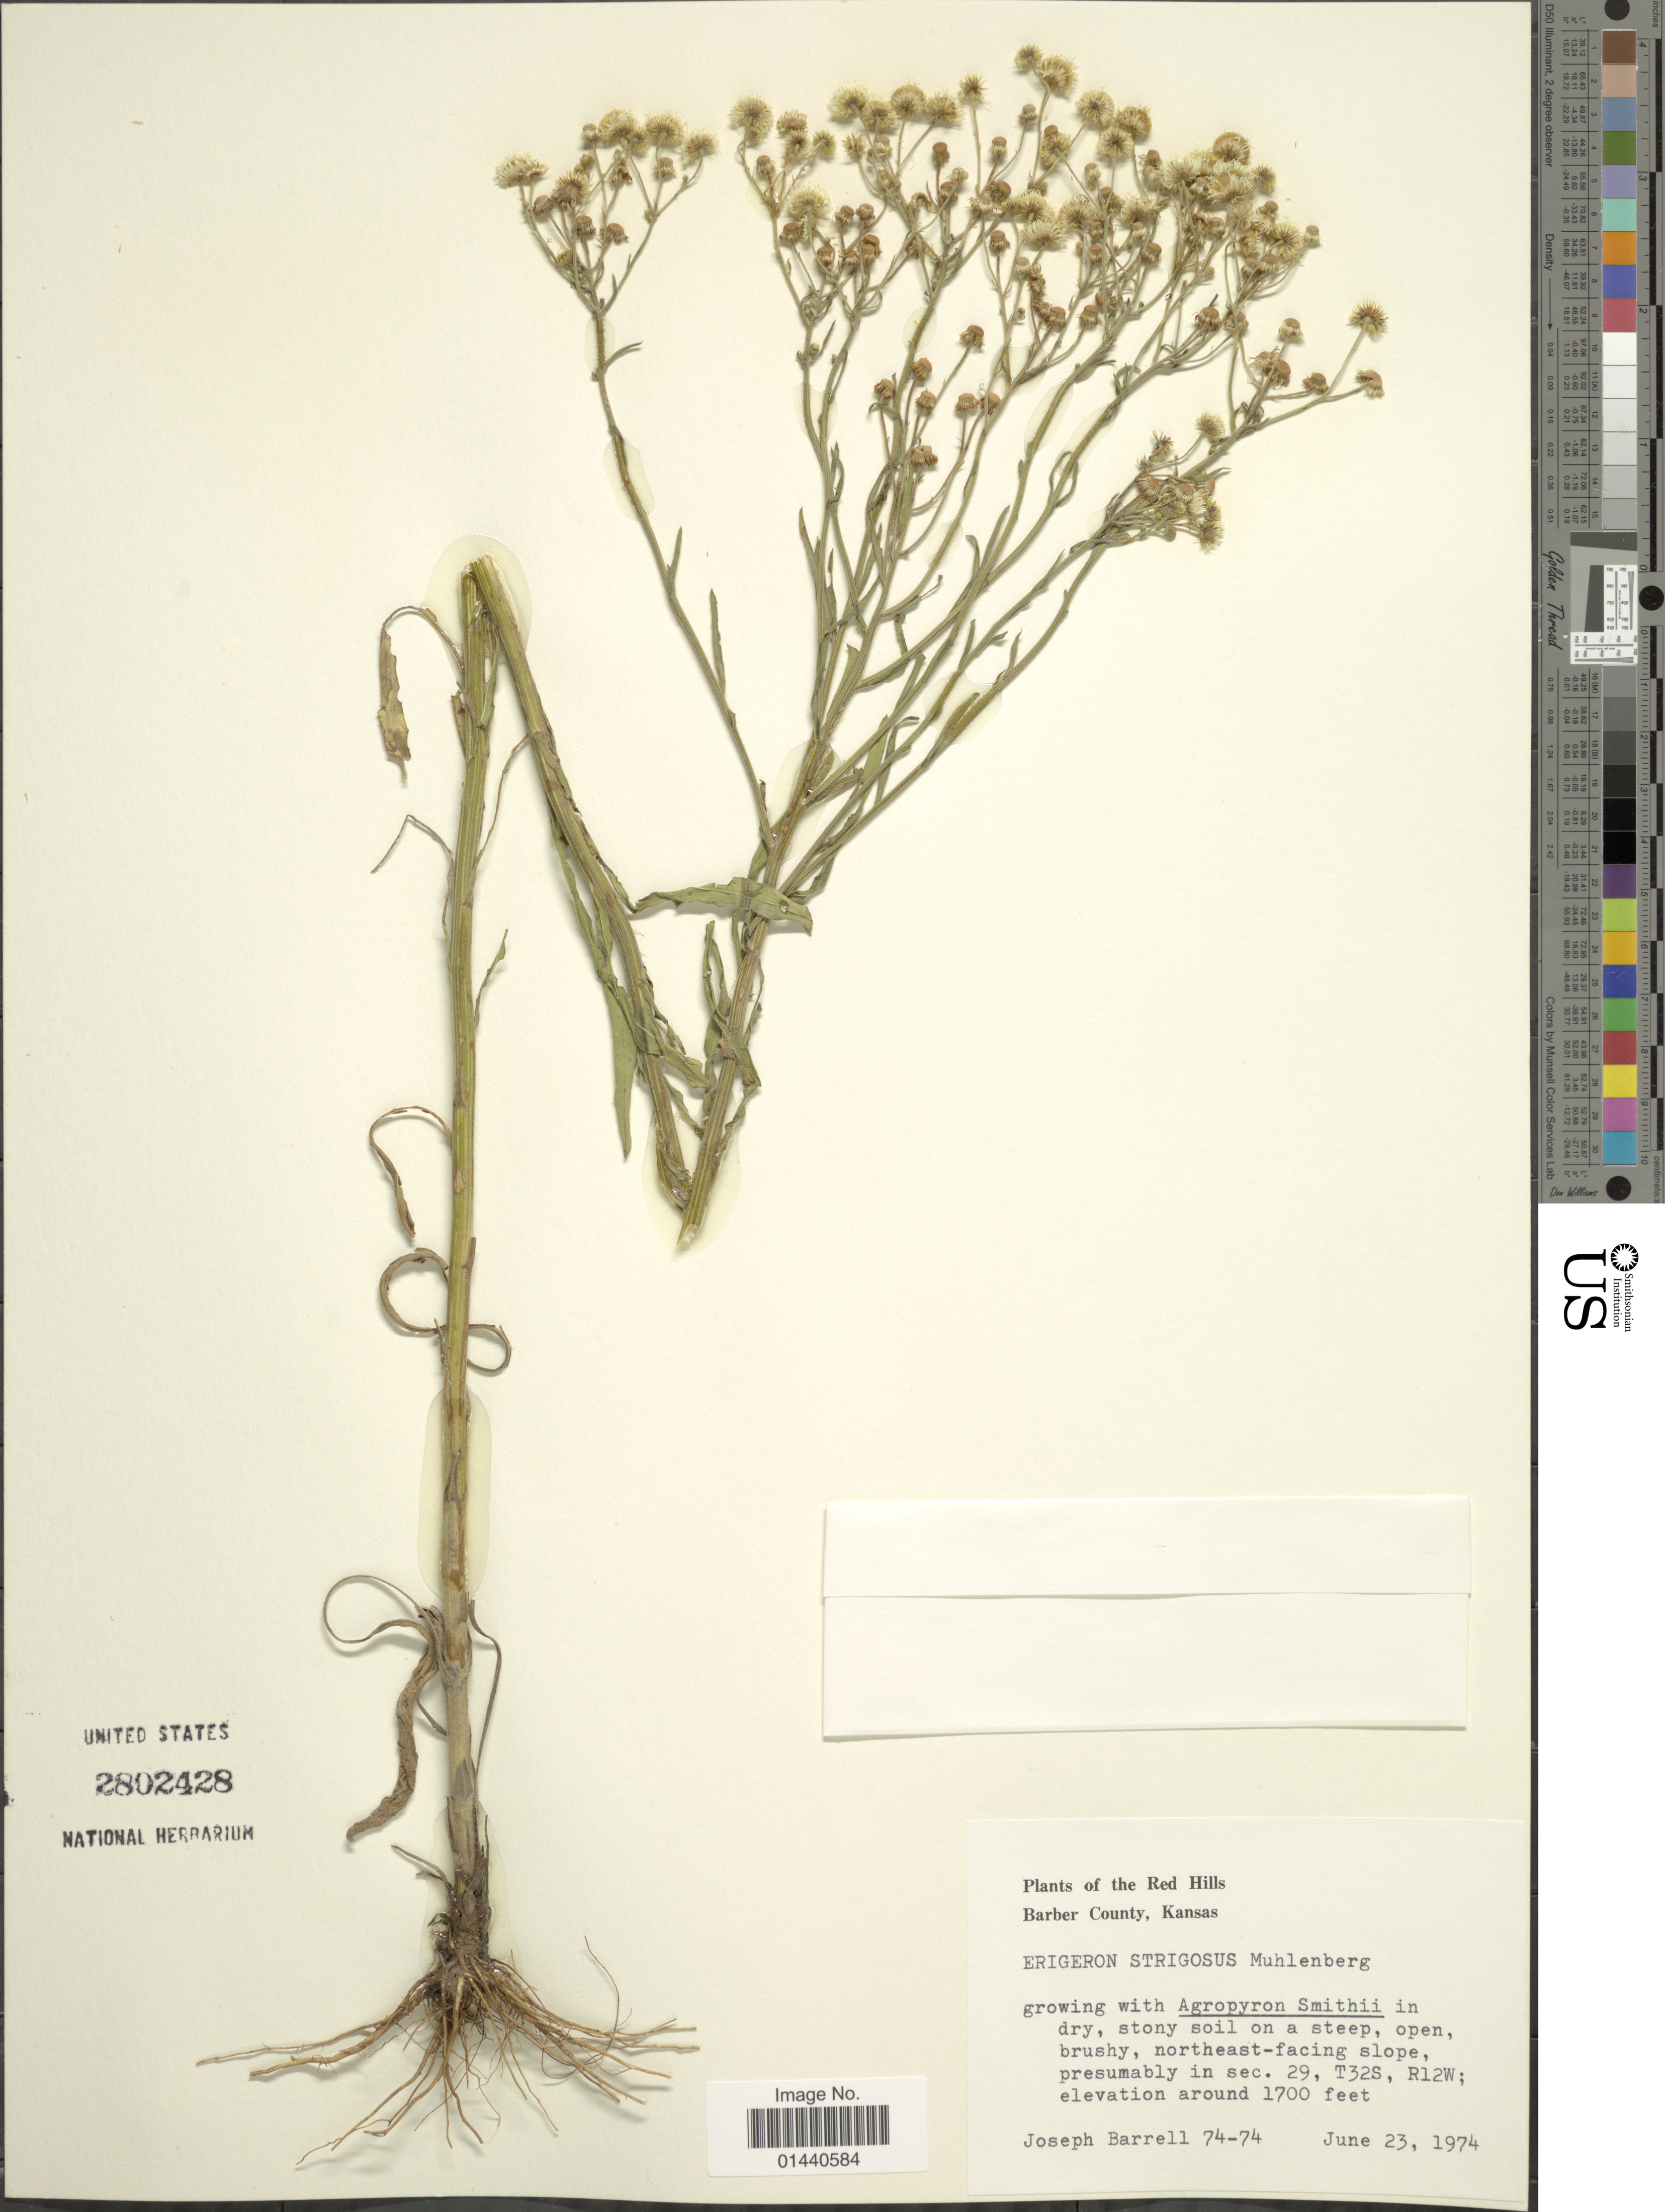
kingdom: Plantae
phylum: Tracheophyta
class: Magnoliopsida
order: Asterales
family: Asteraceae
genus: Erigeron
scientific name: Erigeron strigosus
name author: Muhl. ex Willd.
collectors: J. Barrell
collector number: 74-74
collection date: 1974-06-23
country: United States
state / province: Kansas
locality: The Red Hills Barber County. Sec. 29, T32S, R12W.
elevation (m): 518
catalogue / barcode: US 2802428